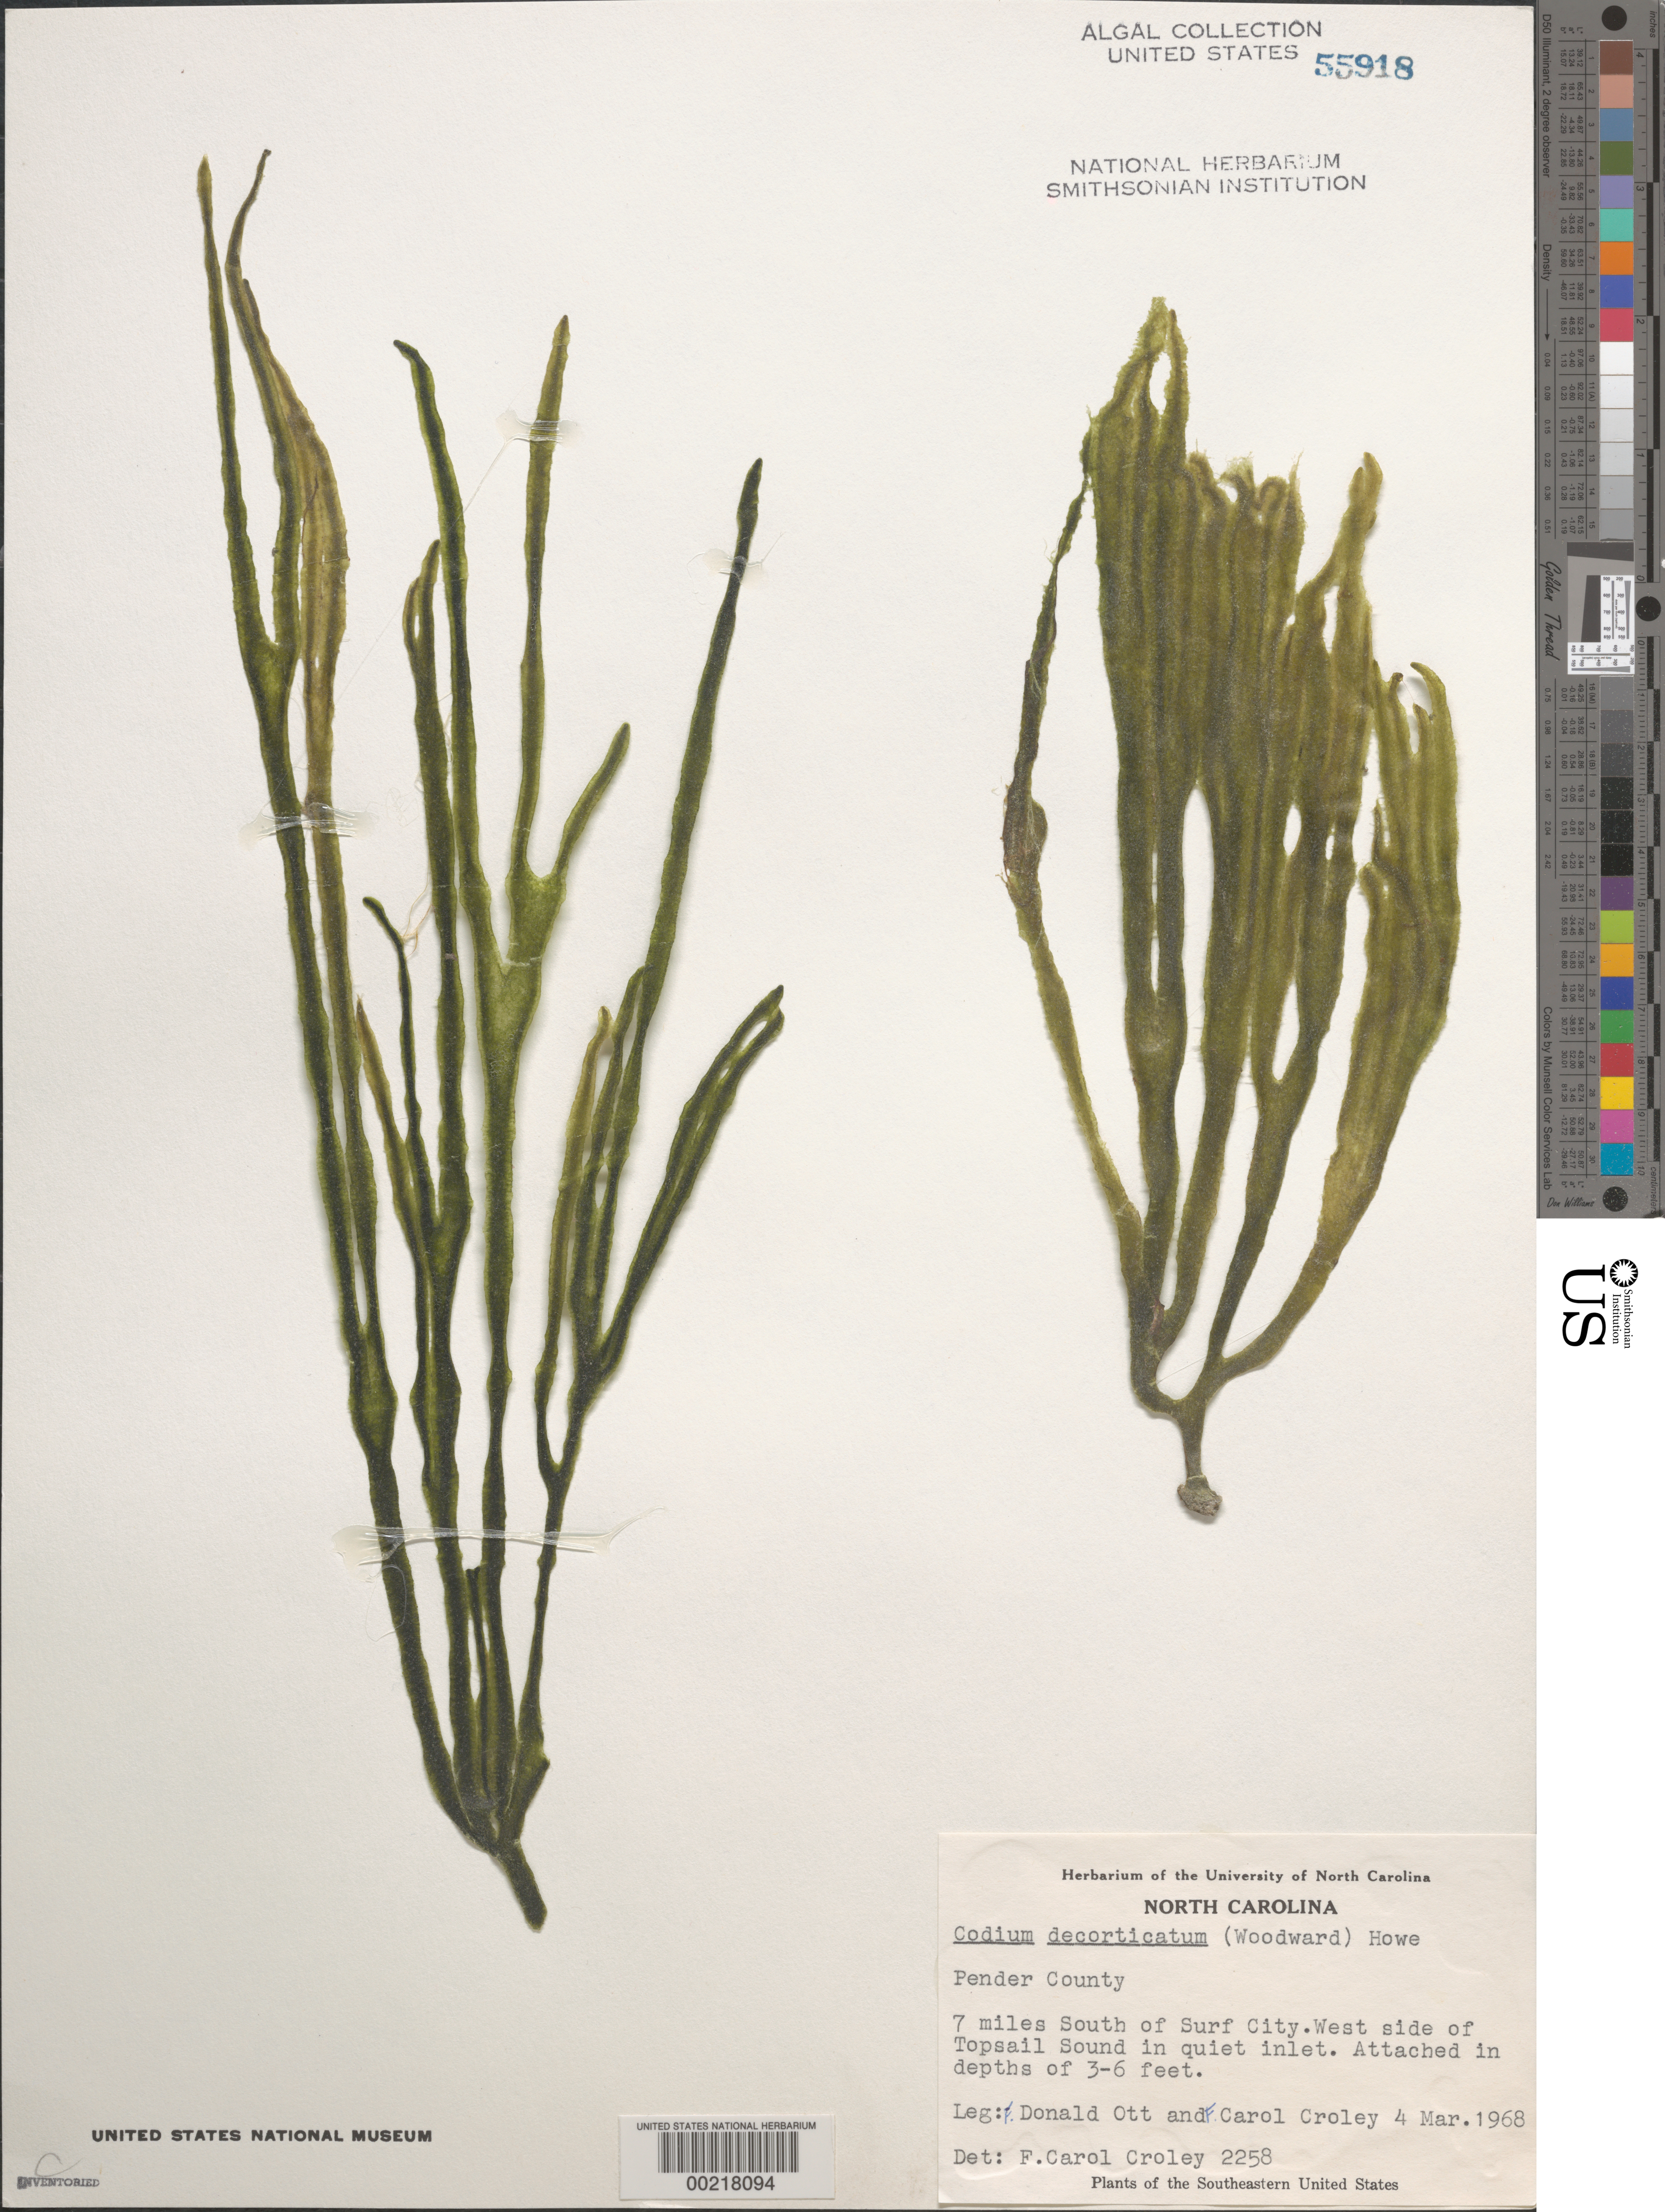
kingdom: Plantae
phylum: Chlorophyta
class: Ulvophyceae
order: Bryopsidales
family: Codiaceae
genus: Codium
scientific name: Codium decorticatum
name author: (Woodw.) M. Howe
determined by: Croley, F. C.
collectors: F. Ott & F. C. Croley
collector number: FCC 2258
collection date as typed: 04 Mar 1968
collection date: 1968-03-04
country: United States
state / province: North Carolina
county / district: Pender County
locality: Topsail Sound, 7 miles S of Surf City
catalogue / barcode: US 55918